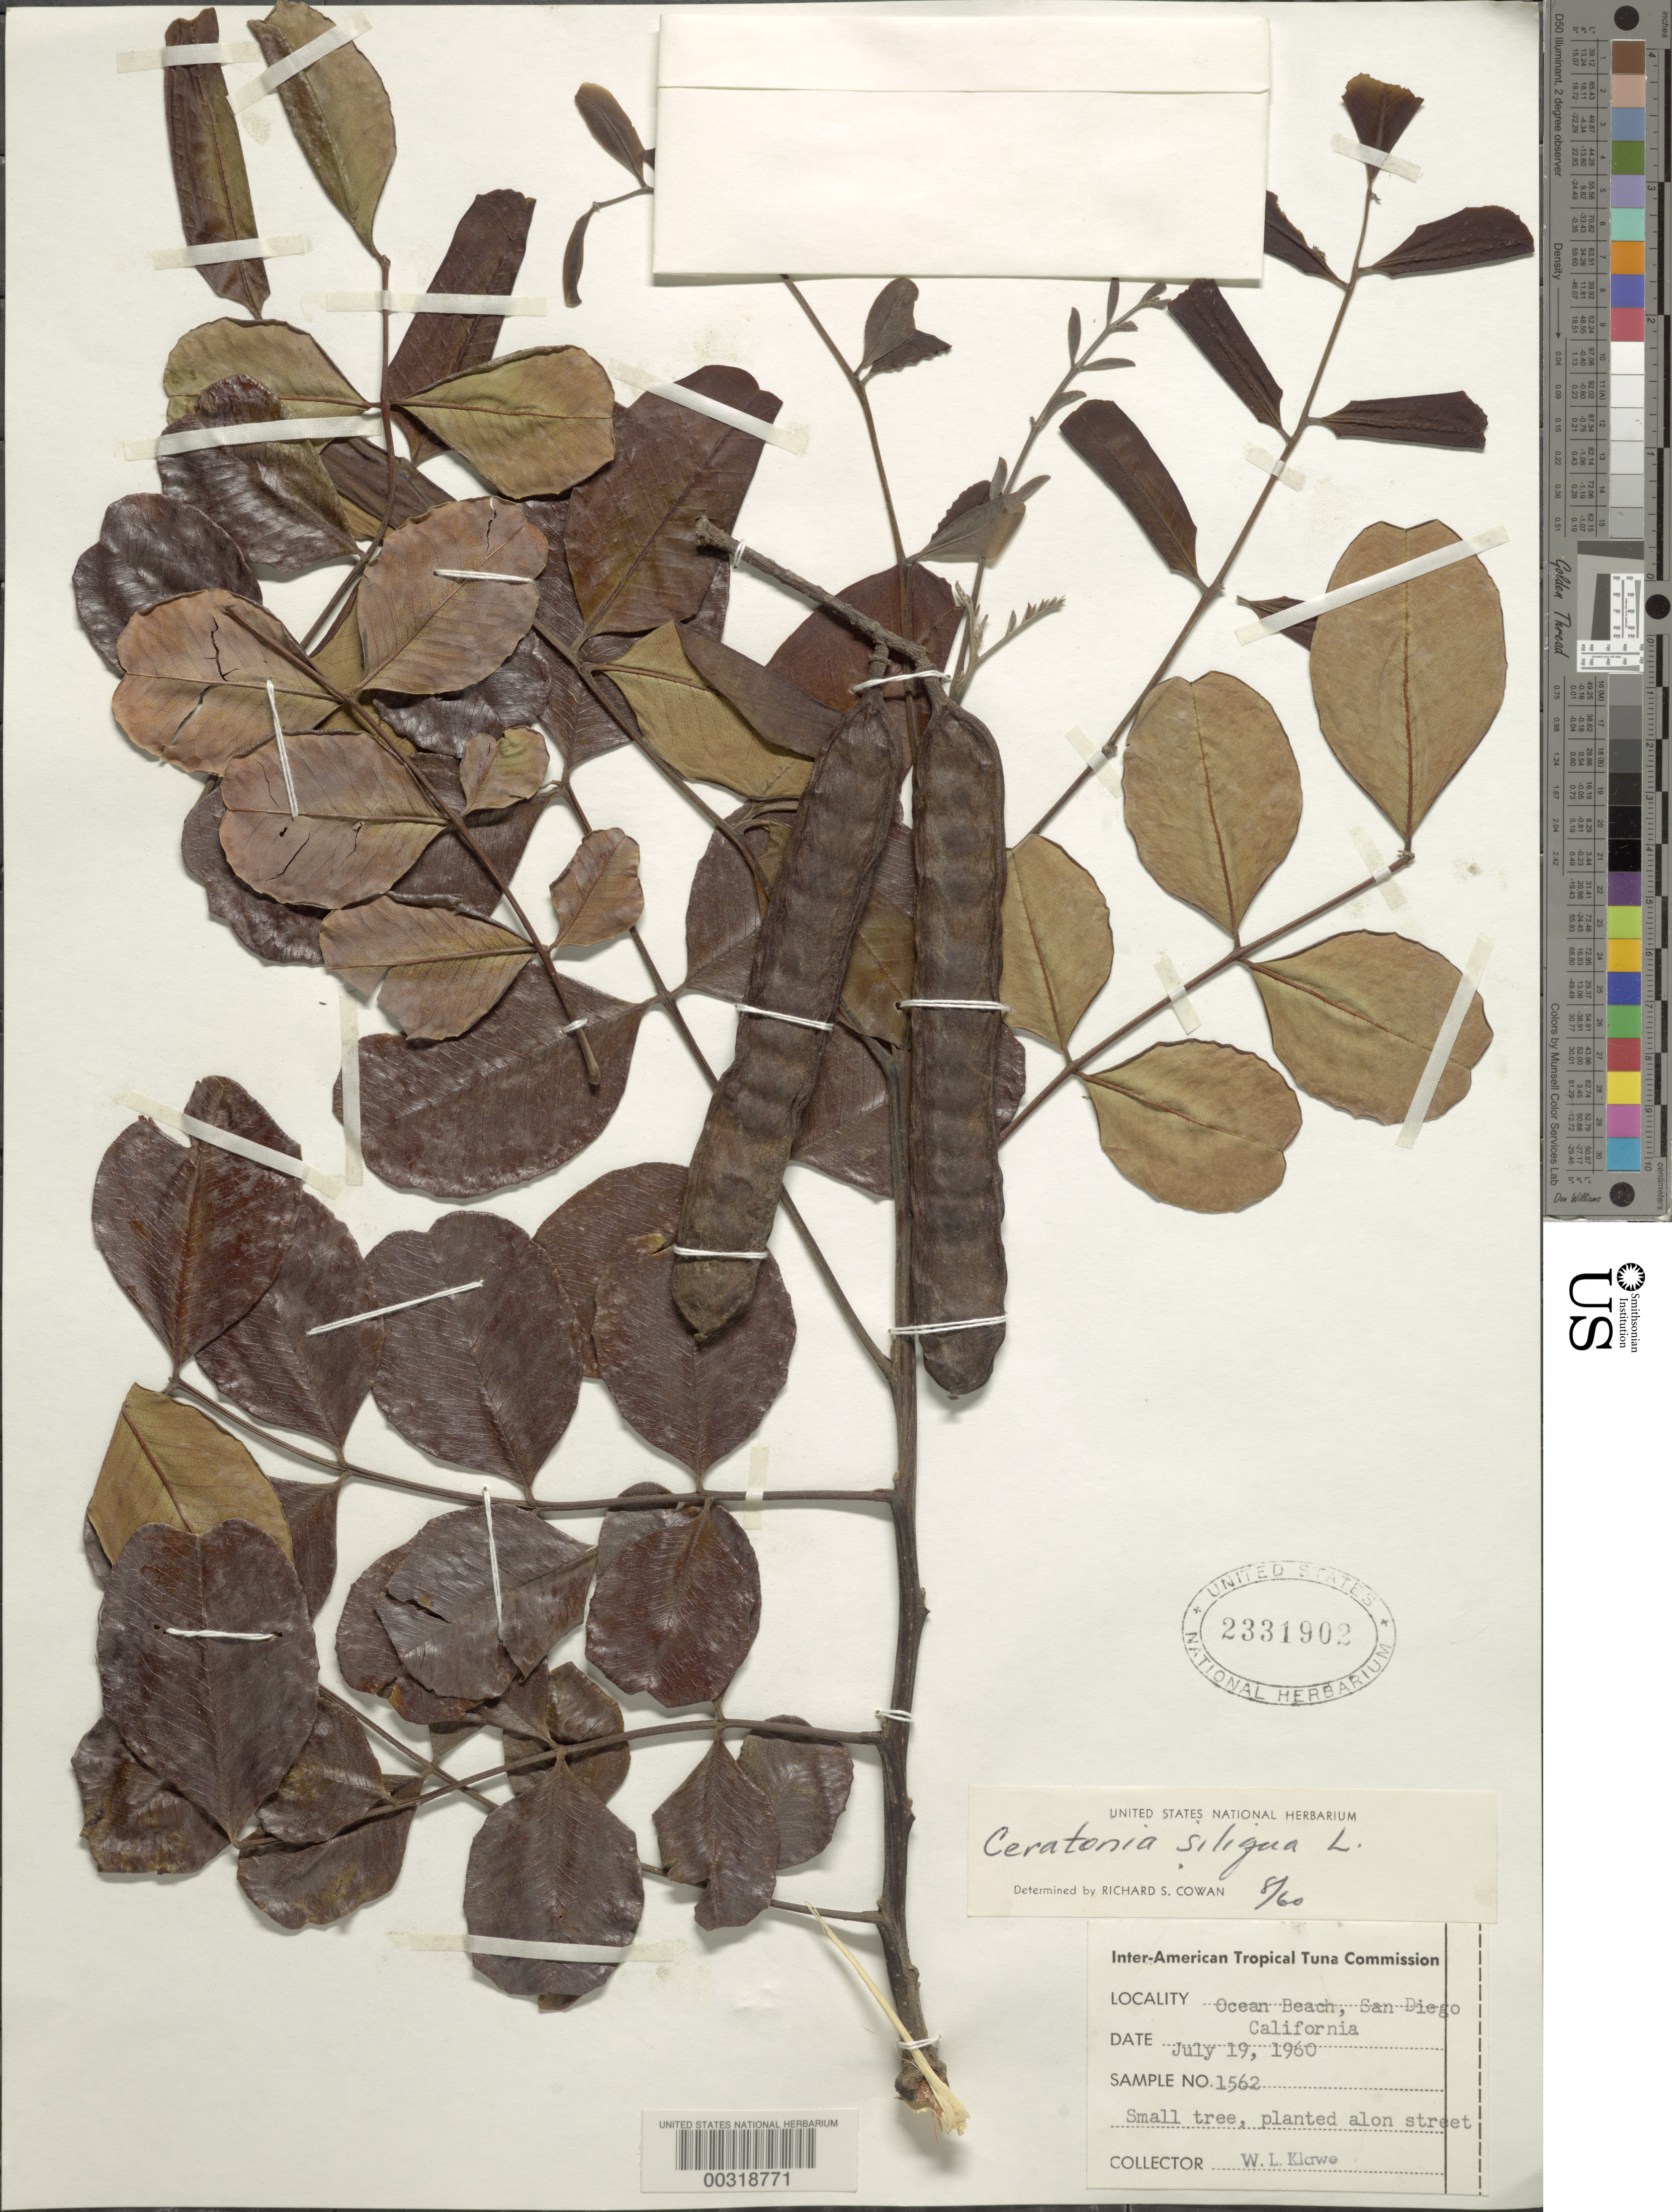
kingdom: Plantae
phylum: Tracheophyta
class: Magnoliopsida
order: Fabales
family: Fabaceae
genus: Ceratonia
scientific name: Ceratonia siliqua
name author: L.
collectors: W. Klawe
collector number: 1562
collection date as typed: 19 Jul 1960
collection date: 1960-07-19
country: United States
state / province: California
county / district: San Diego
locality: San diego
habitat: Ocean beach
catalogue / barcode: US 2331902